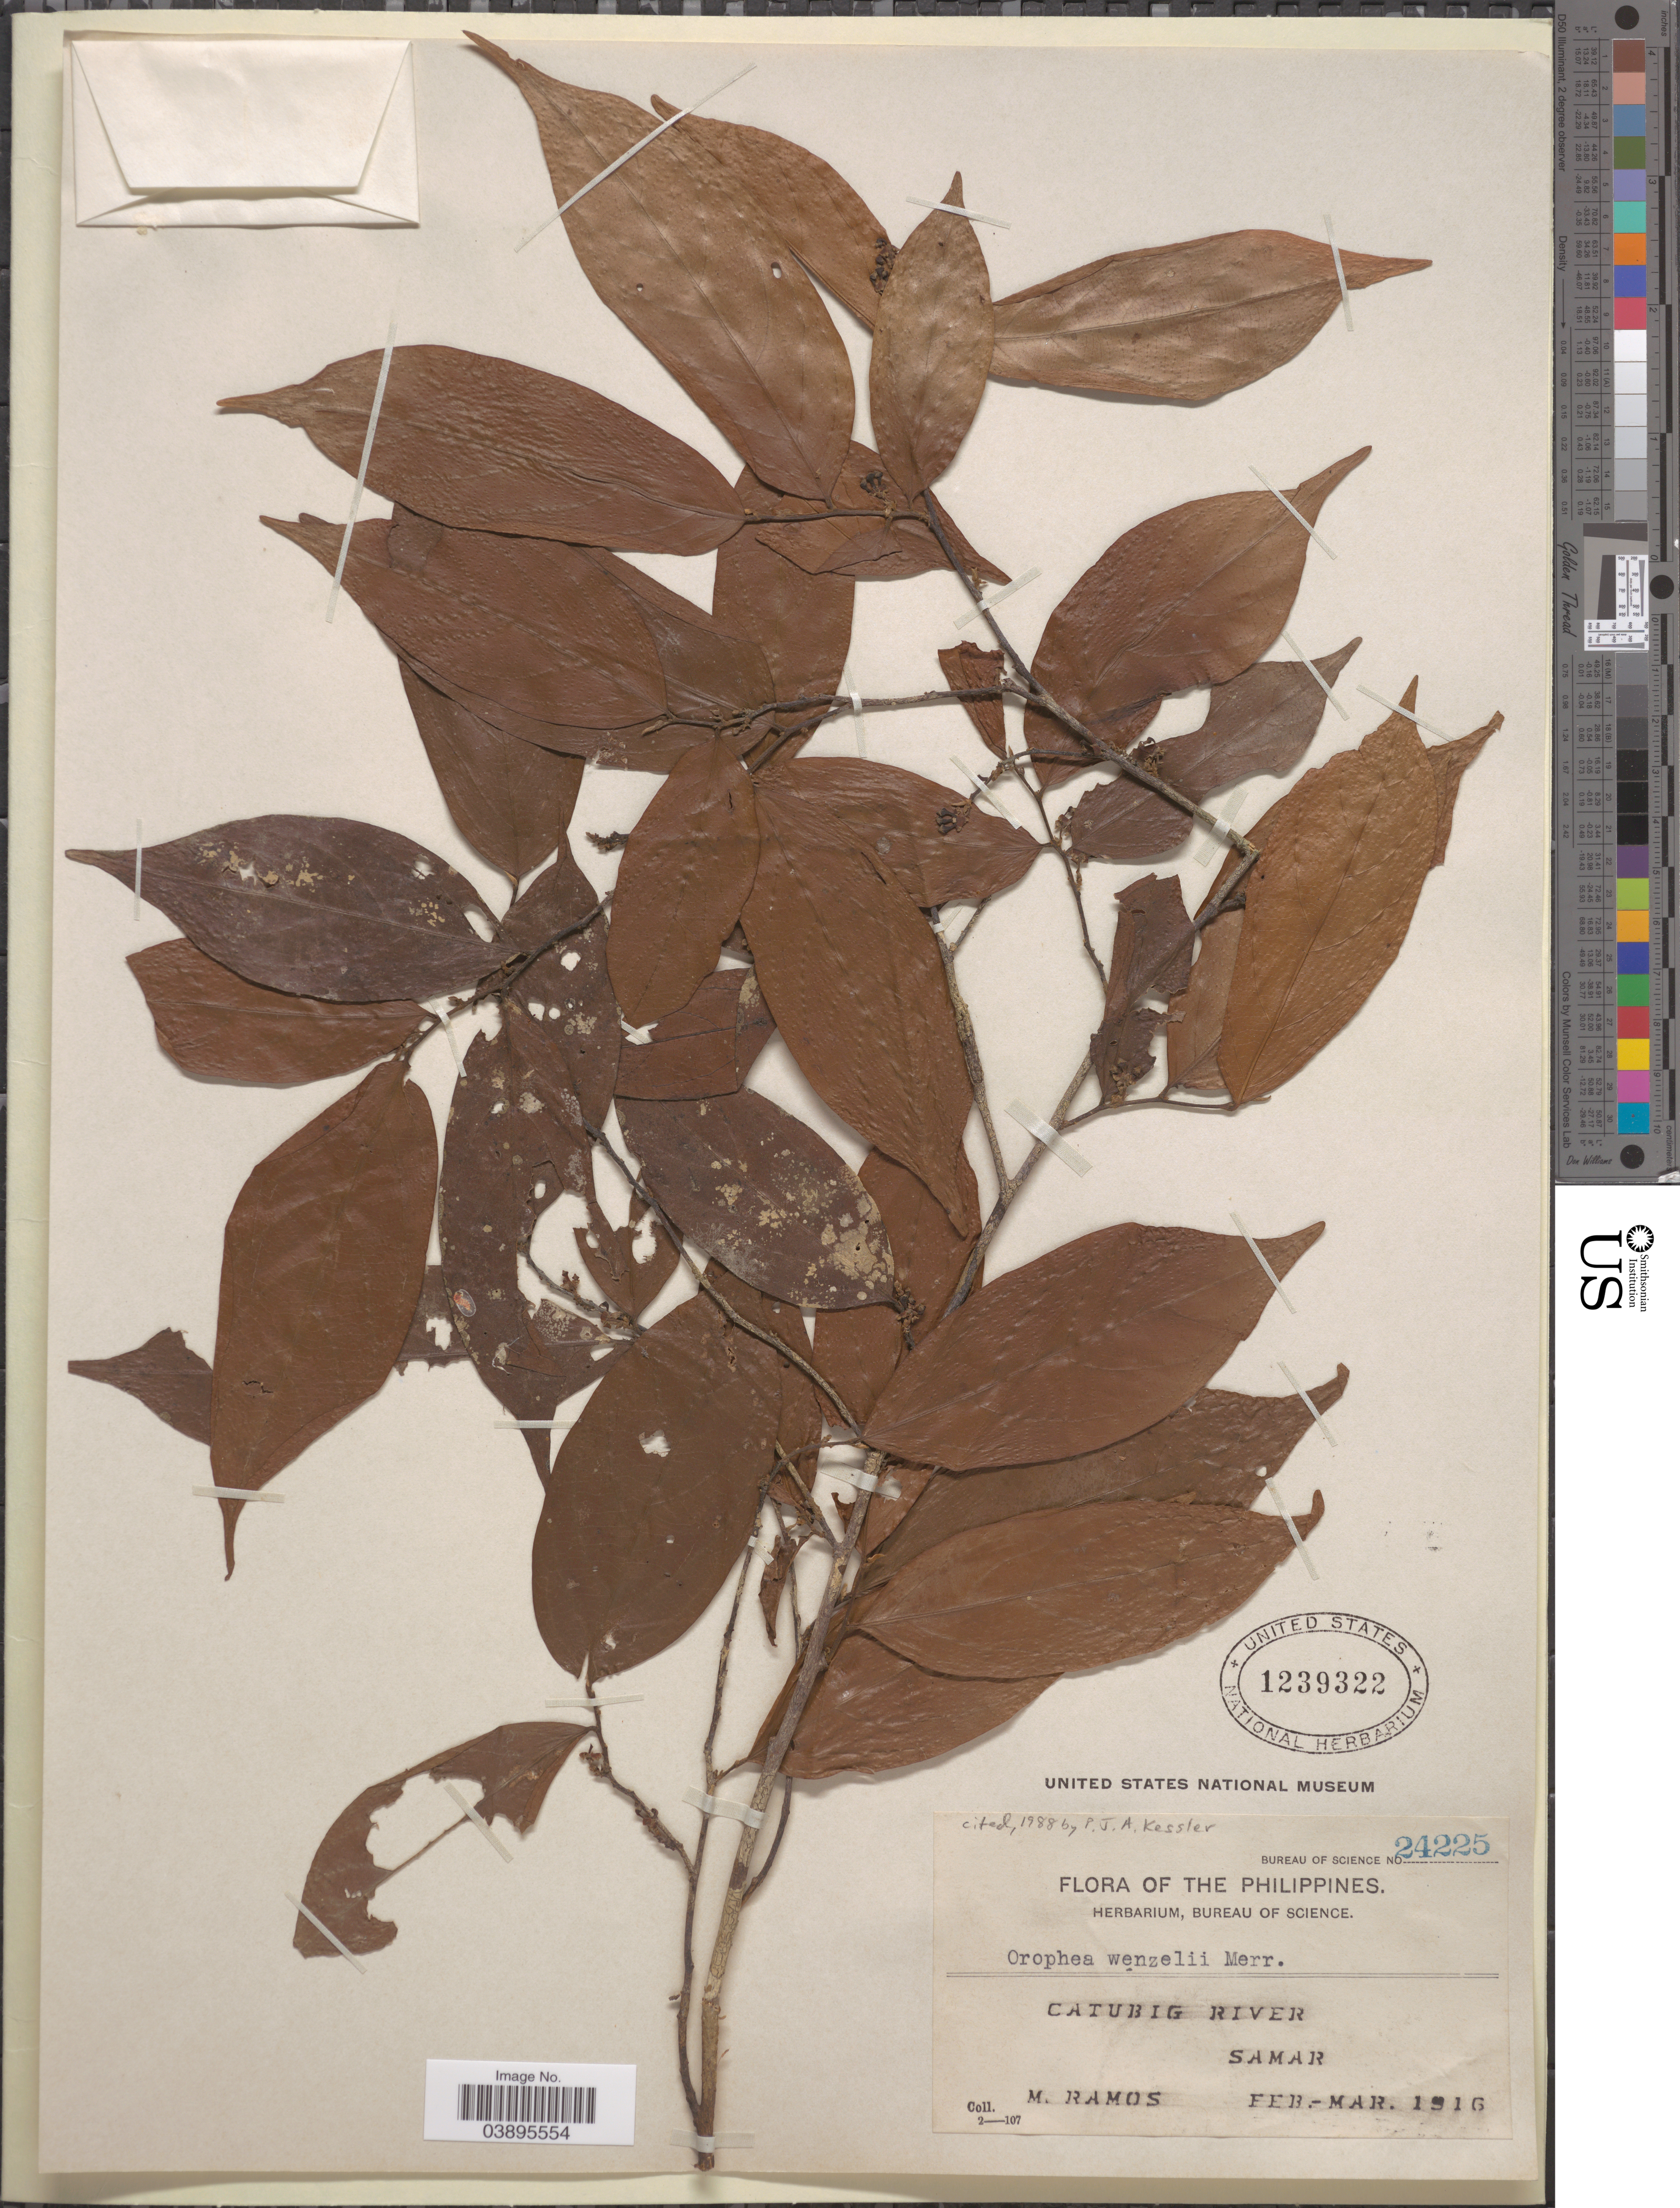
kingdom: Plantae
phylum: Tracheophyta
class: Magnoliopsida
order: Magnoliales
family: Annonaceae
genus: Orophea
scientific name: Orophea wenzelii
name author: Merr.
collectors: M. Ramos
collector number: Bureau of Science 24225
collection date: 1916-02/1916-03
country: Philippines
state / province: Eastern Visayas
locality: Catubig River, Samar.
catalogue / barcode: US 1239322